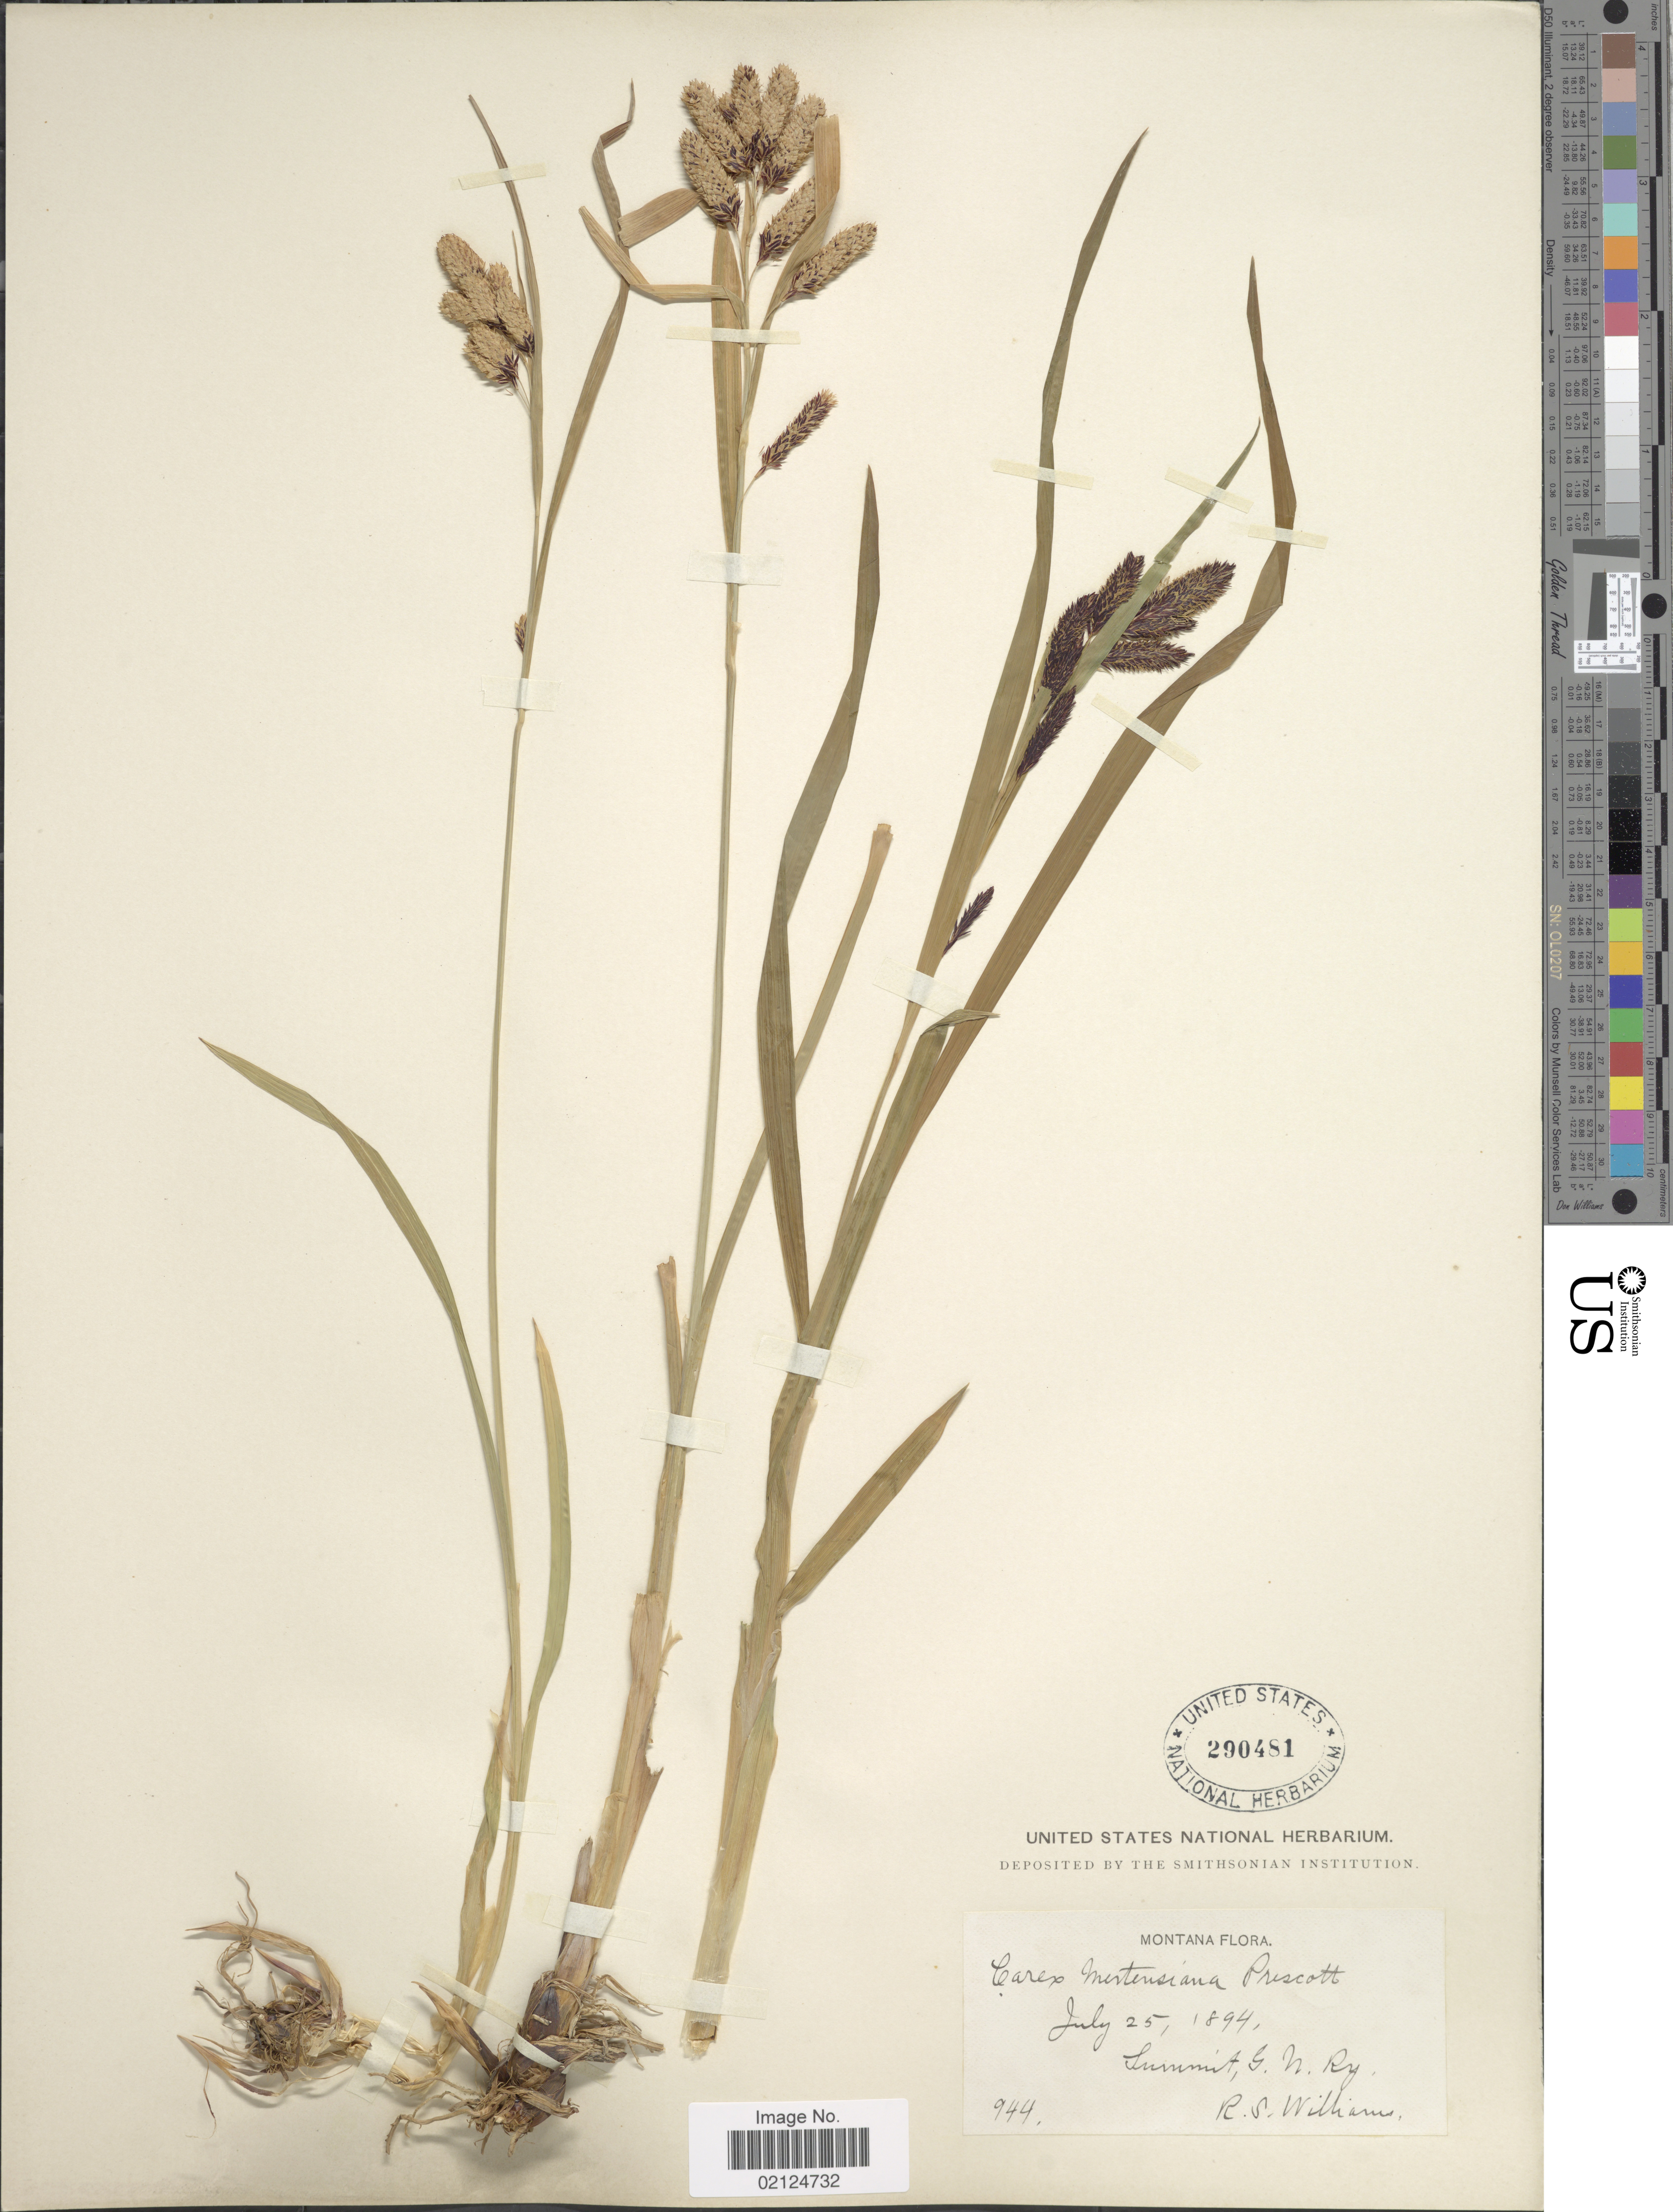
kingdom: Plantae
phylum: Tracheophyta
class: Liliopsida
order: Poales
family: Cyperaceae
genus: Carex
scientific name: Carex mertensii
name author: J.D. Prescott ex Bong.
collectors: R. S. Williams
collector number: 944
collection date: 1894-07-25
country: United States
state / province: Montana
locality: Summit, G. N. Ry.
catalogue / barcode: US 290481